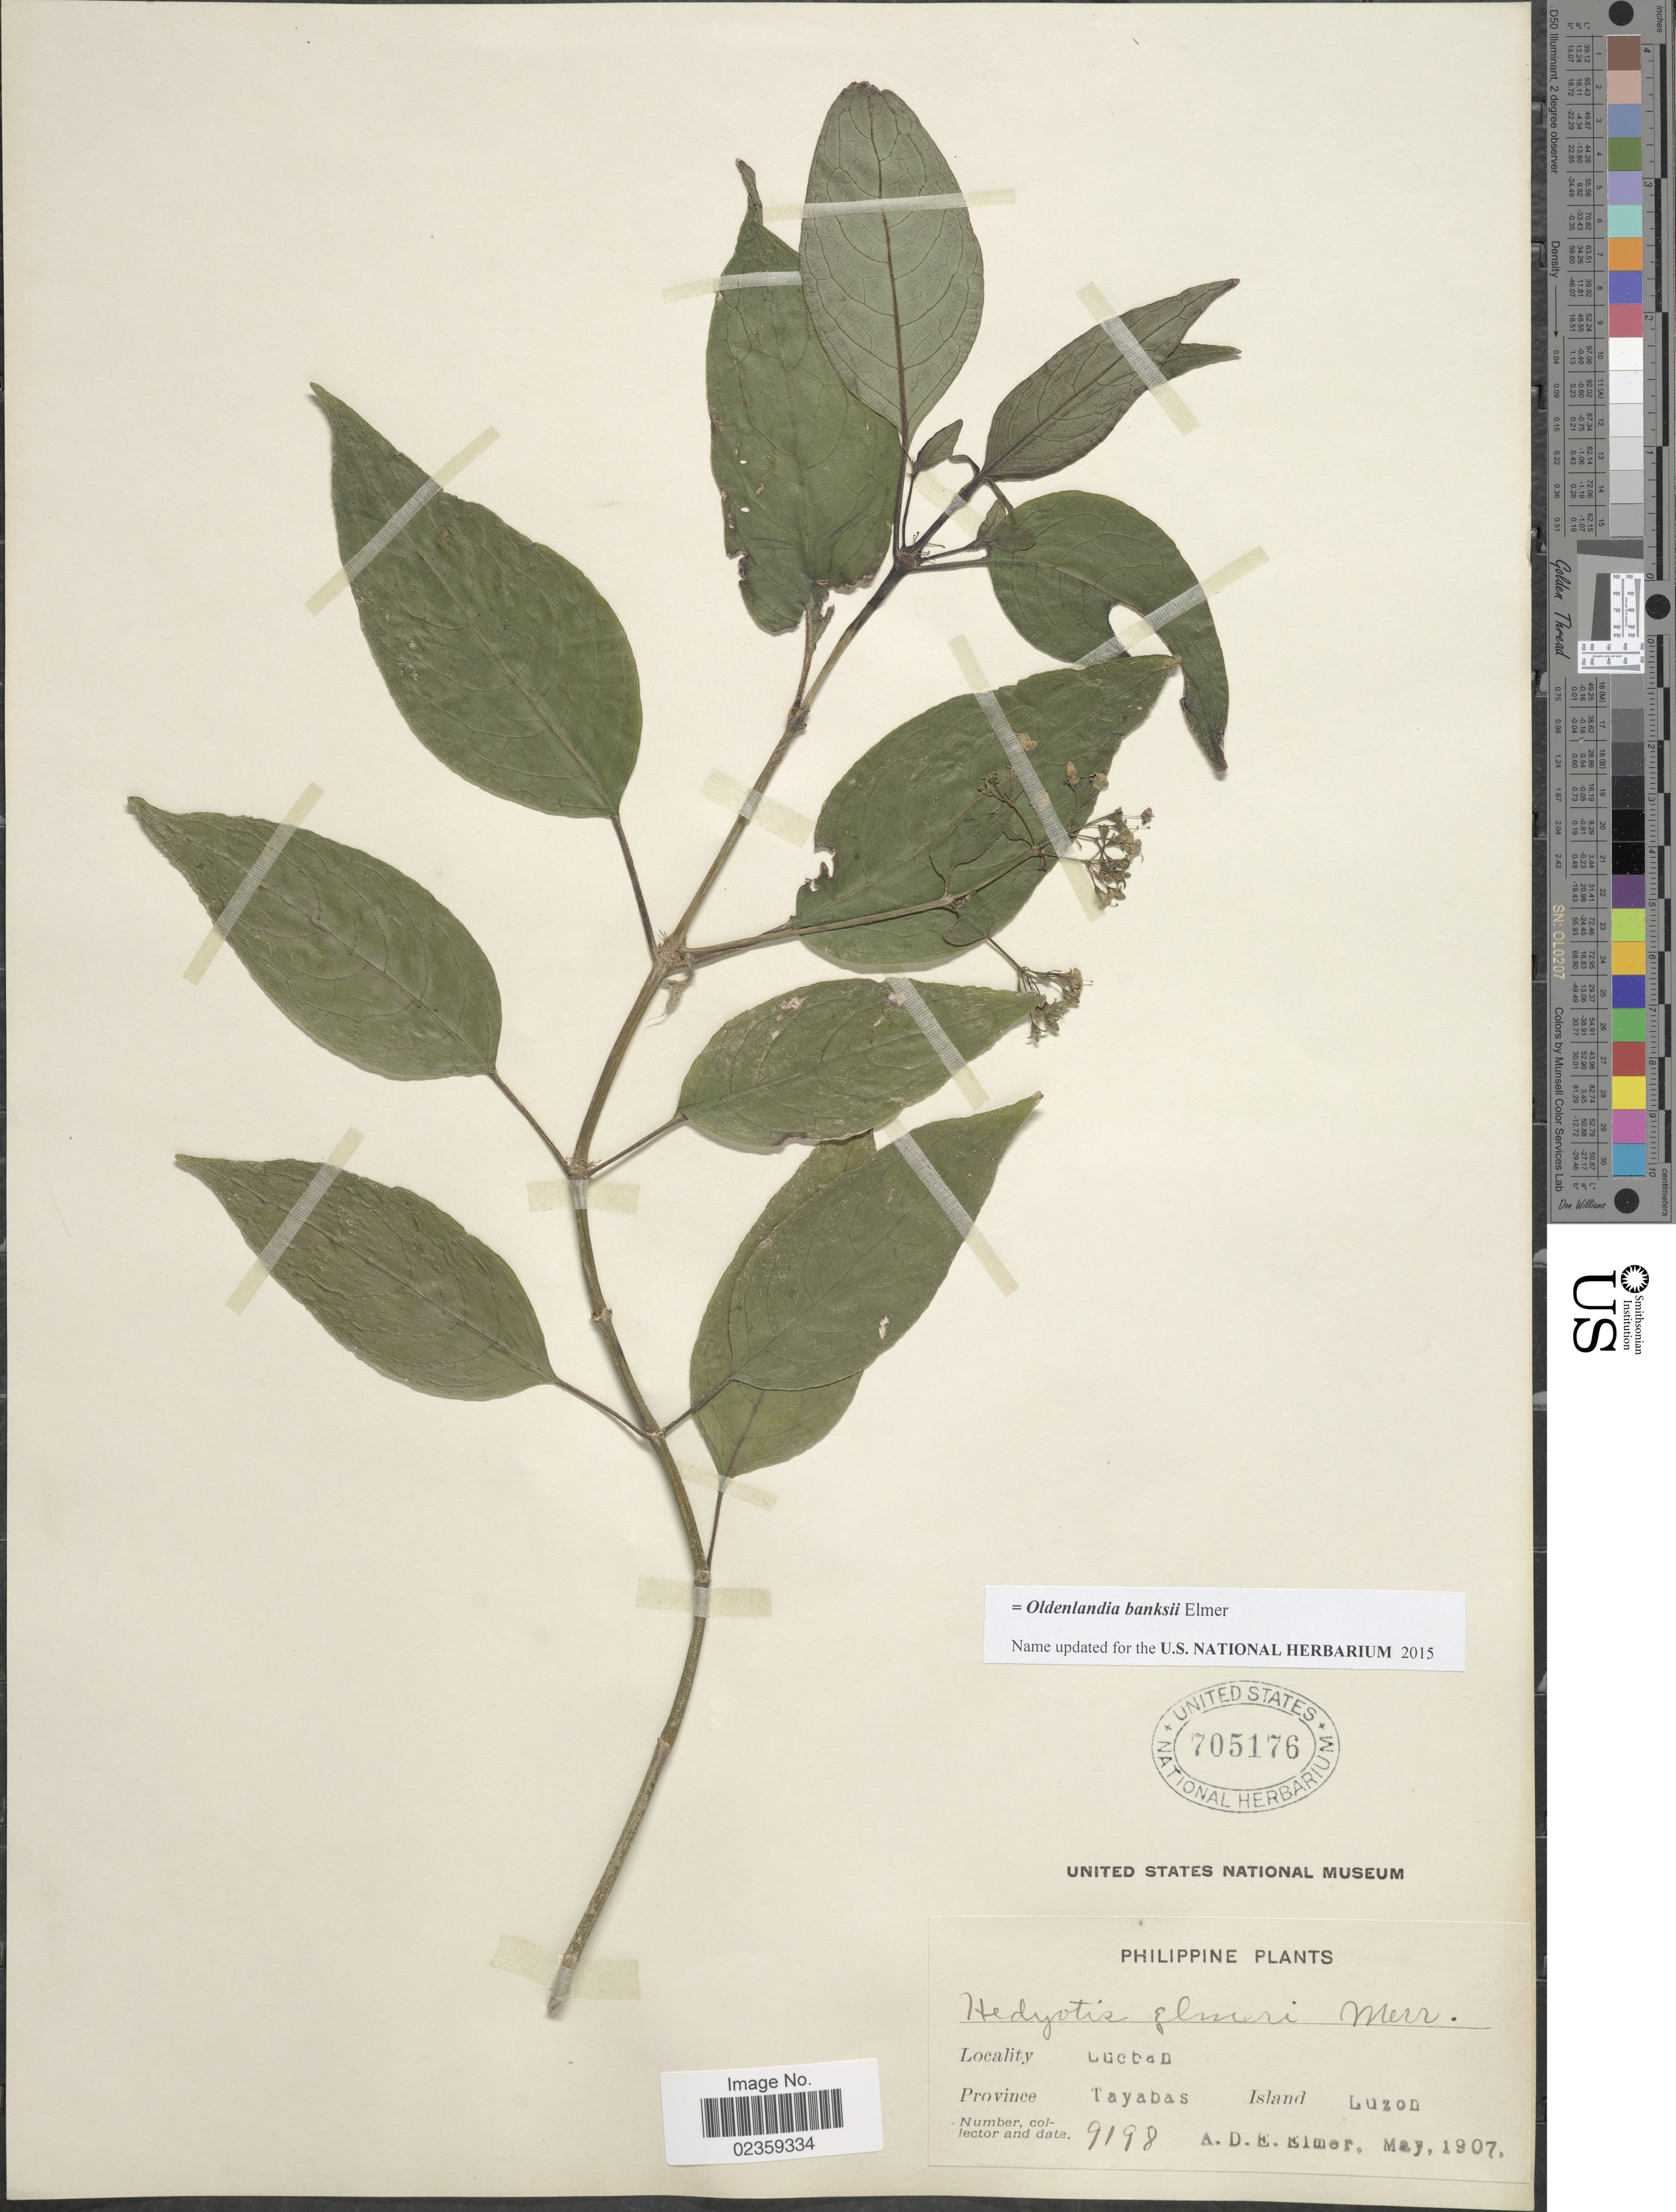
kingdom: Plantae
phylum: Tracheophyta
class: Magnoliopsida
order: Gentianales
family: Rubiaceae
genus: Oldenlandia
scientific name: Oldenlandia banksii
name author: Elmer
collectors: A. D. E. Elmer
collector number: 9198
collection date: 1907-05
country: Philippines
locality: Lucban. Province Tayabas. Island Luzon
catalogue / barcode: US 705176